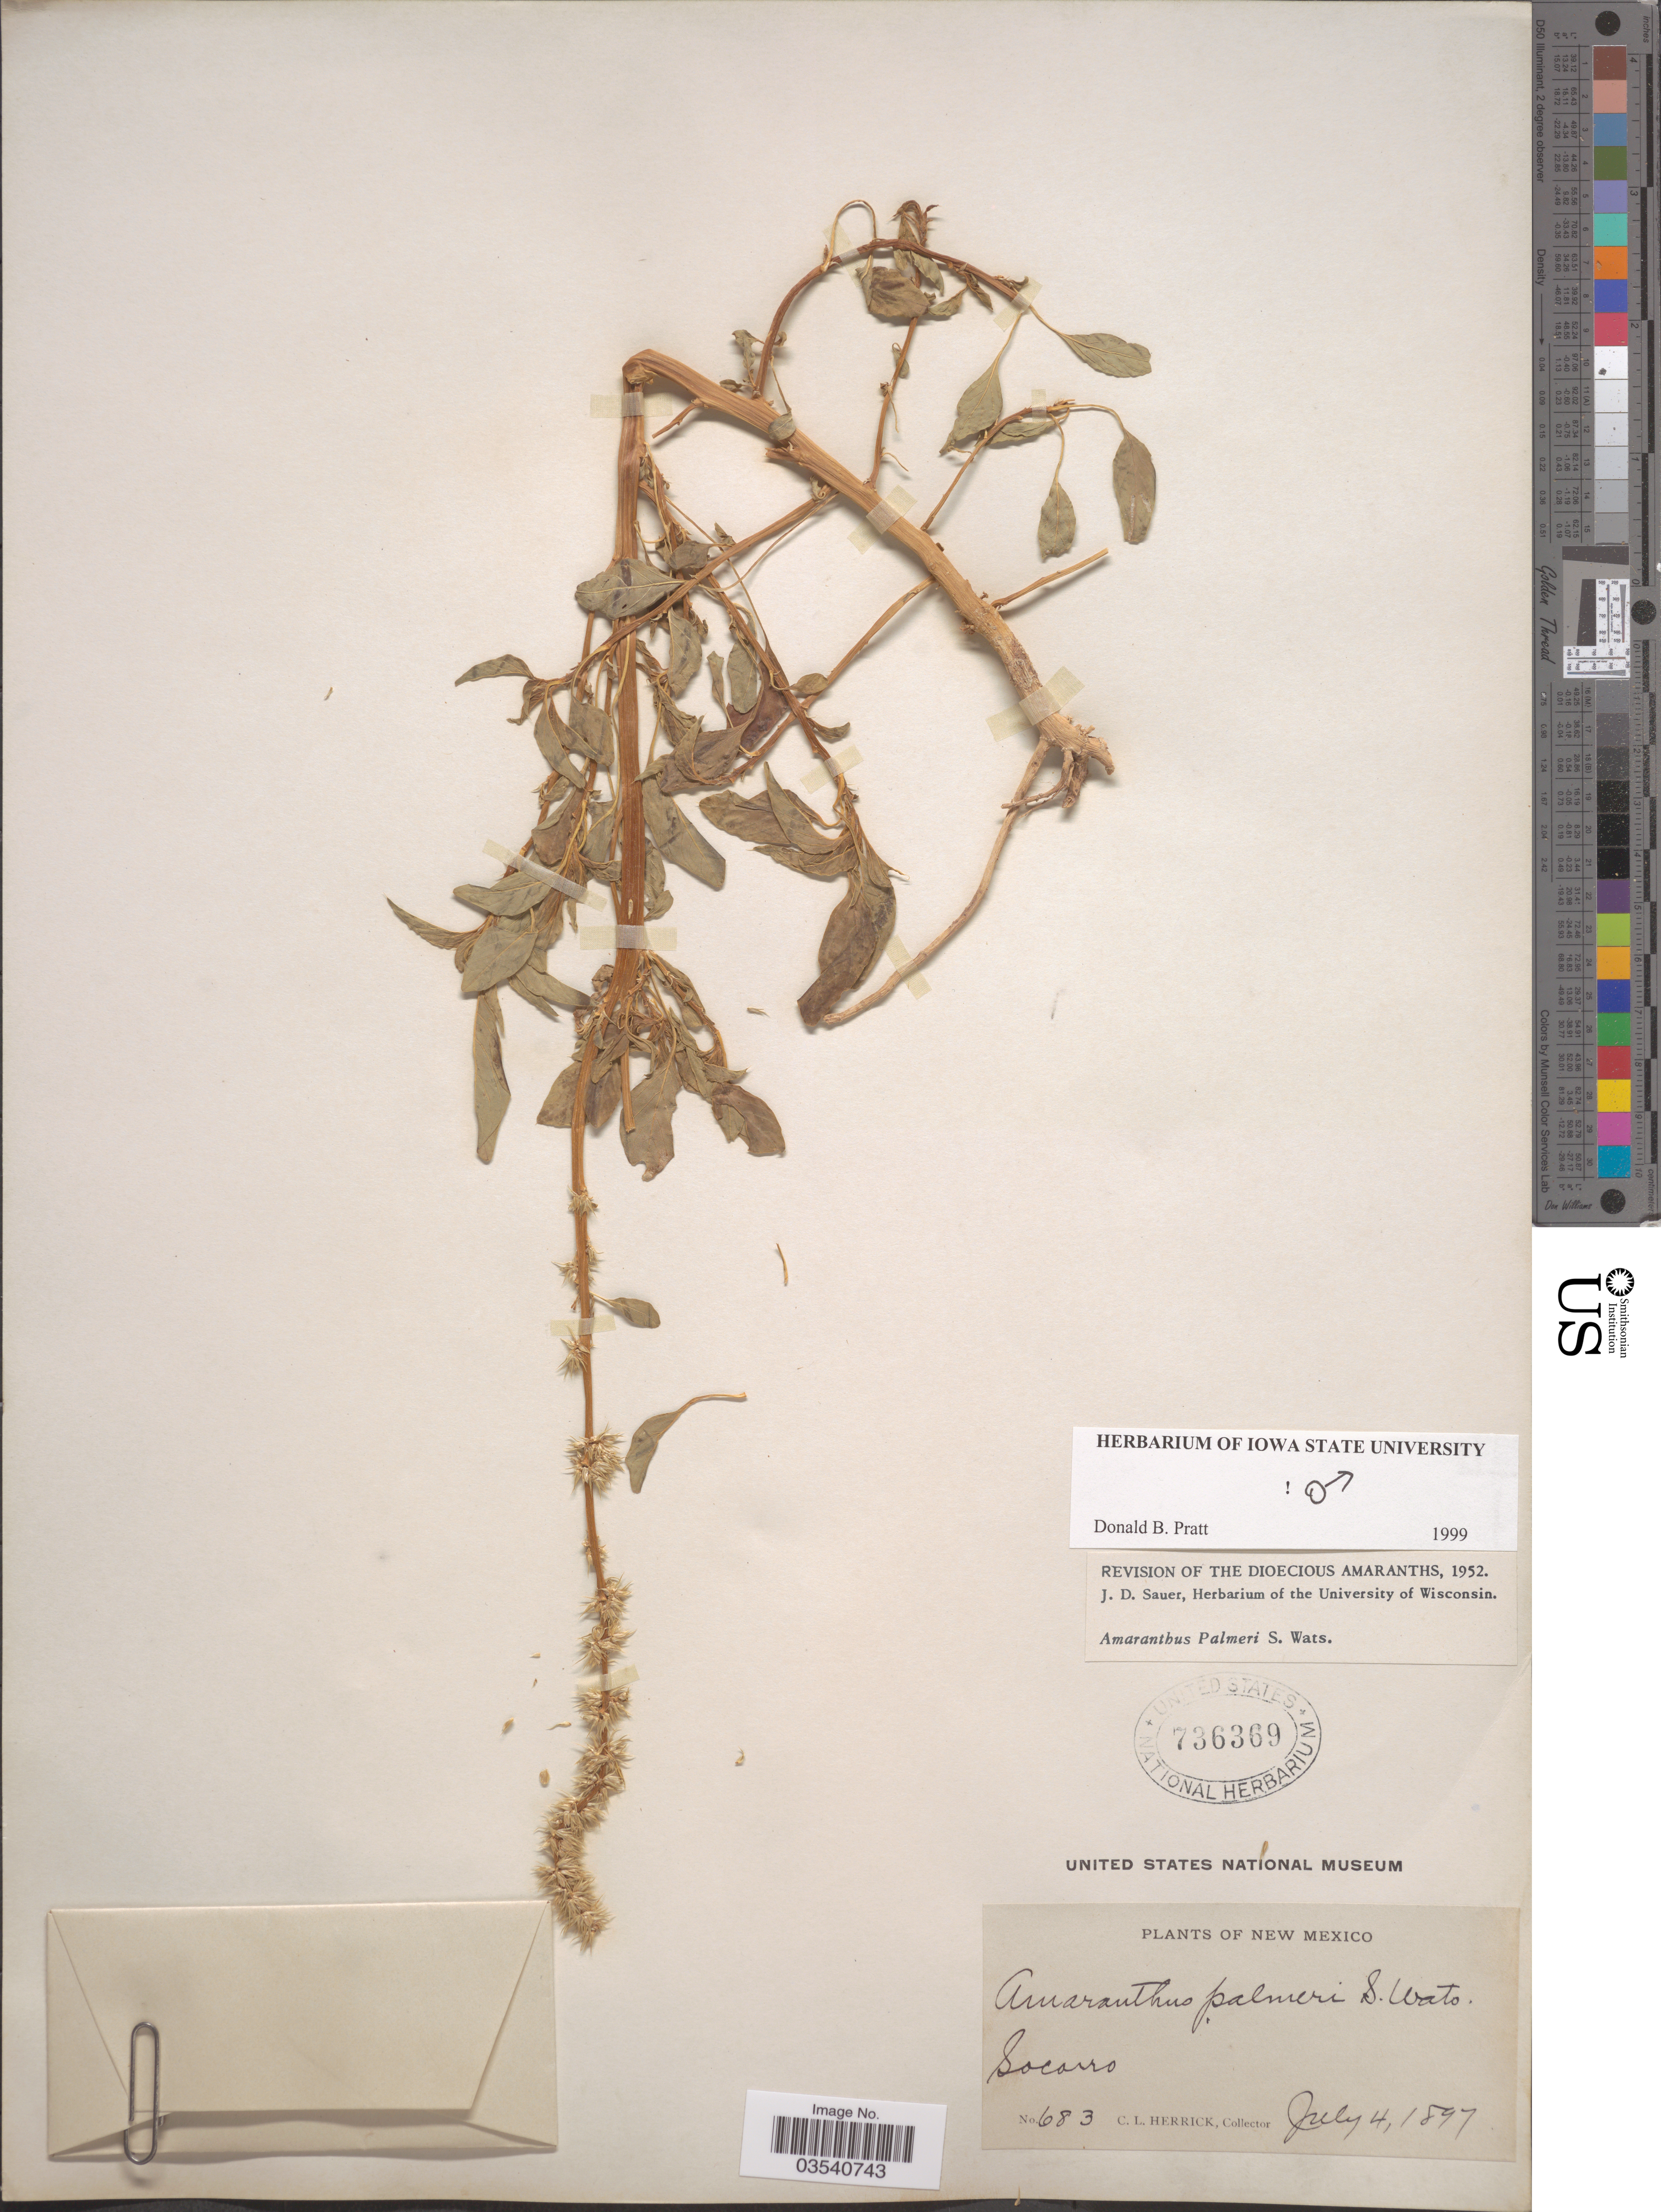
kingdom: Plantae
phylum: Tracheophyta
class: Magnoliopsida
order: Caryophyllales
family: Amaranthaceae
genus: Amaranthus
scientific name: Amaranthus palmeri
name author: S. Watson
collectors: C. Herrick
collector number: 683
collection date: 1899-07-04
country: United States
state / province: New Mexico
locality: Socorro.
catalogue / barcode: US 736369